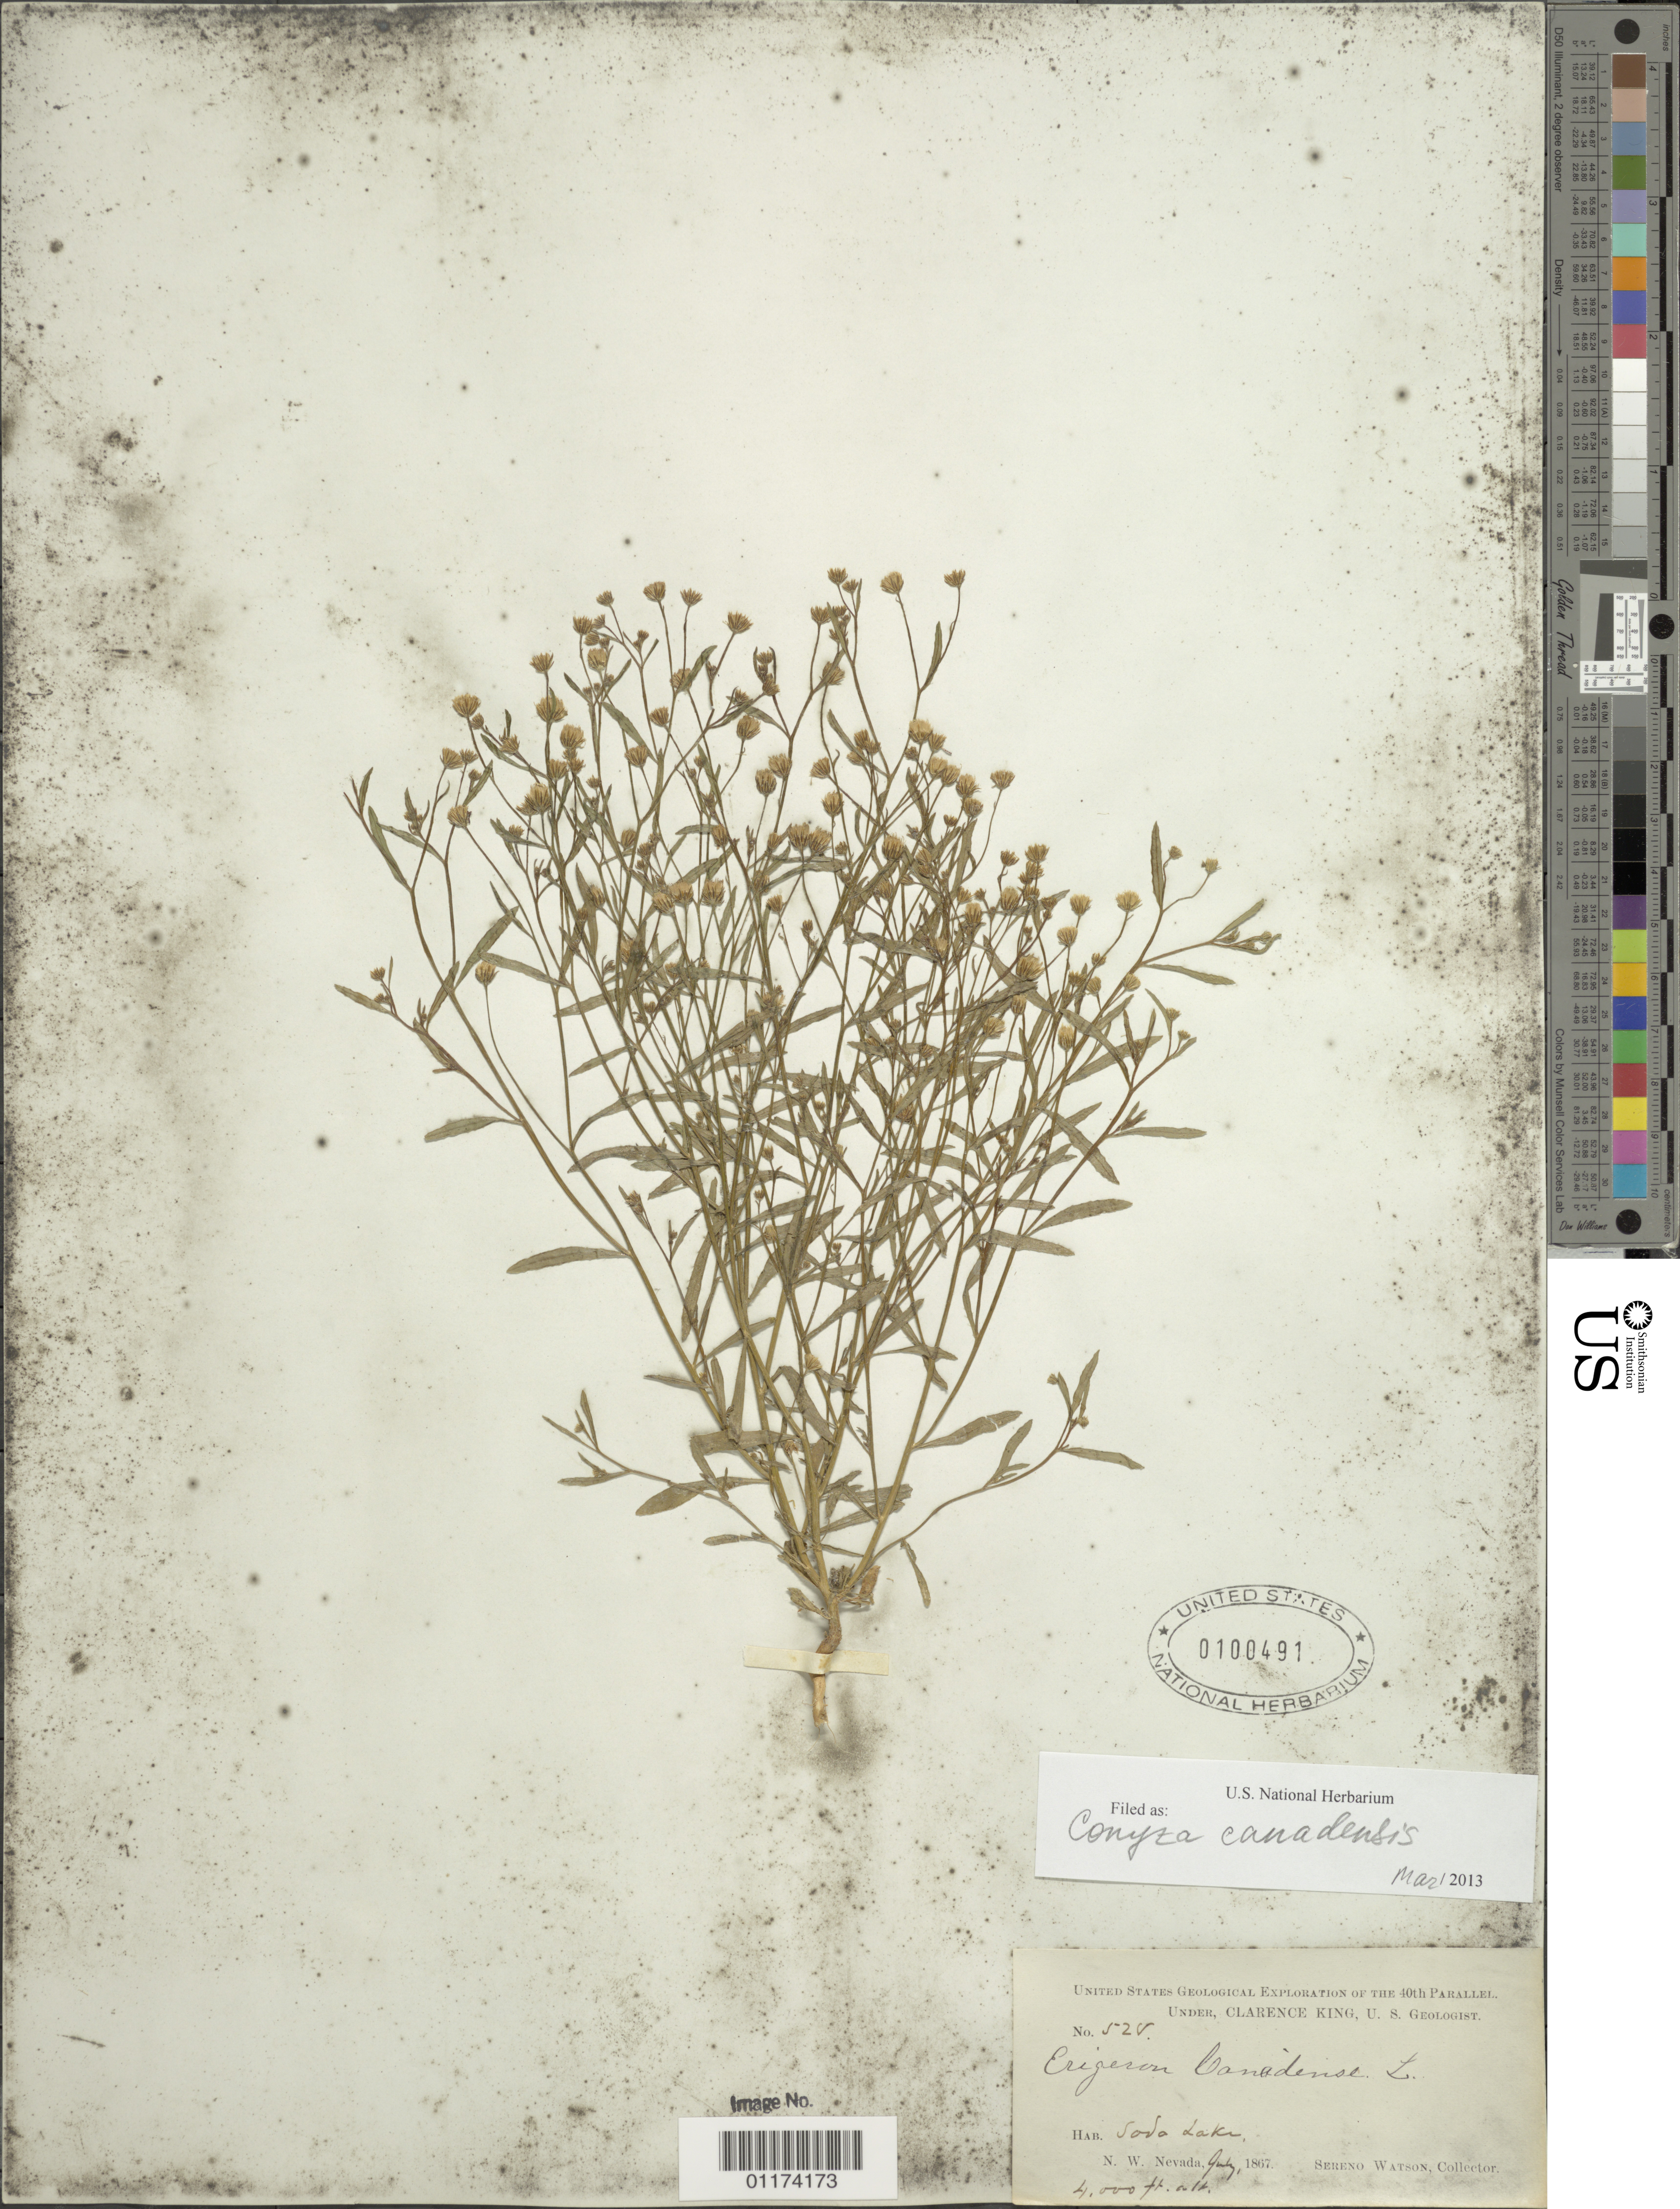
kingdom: Plantae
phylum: Tracheophyta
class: Magnoliopsida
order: Asterales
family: Asteraceae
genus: Conyza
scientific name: Conyza canadensis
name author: (L.) Cronq.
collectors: S. Watson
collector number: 528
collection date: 1867-07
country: United States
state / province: Nevada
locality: Soda Lake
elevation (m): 1219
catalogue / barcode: US 100491